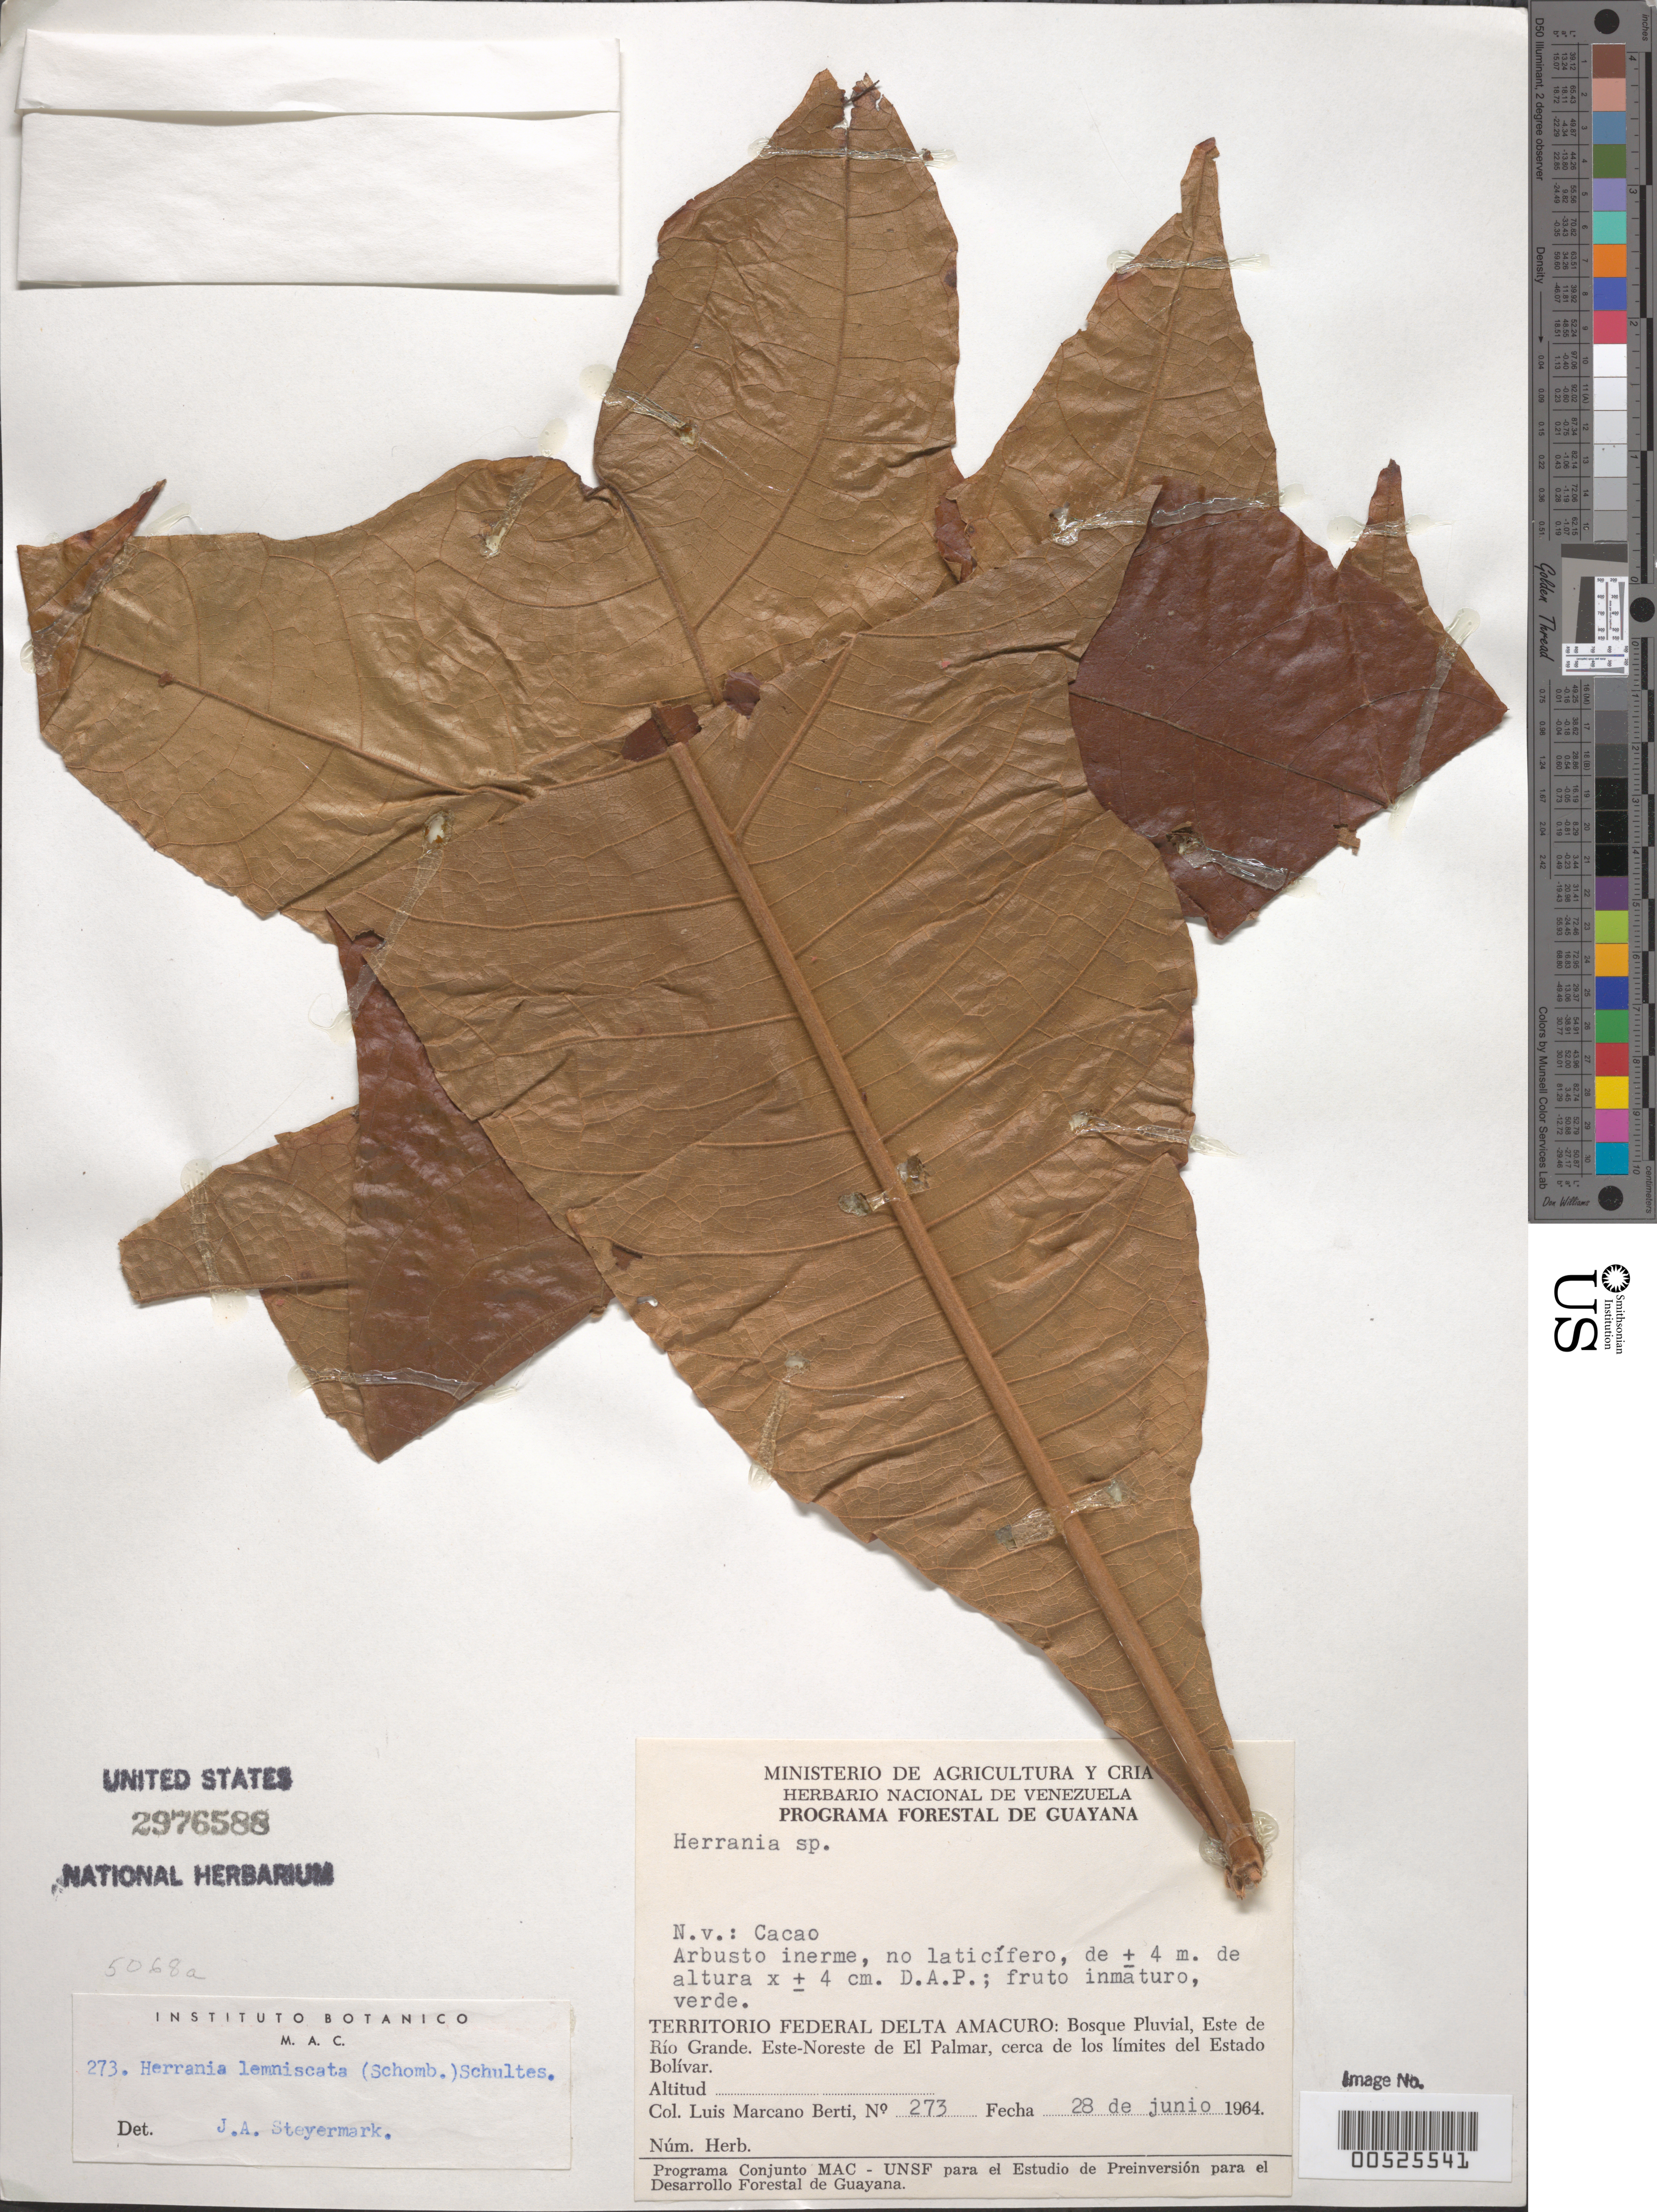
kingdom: Plantae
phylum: Tracheophyta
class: Magnoliopsida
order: Malvales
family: Malvaceae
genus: Theobroma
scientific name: Theobroma lemniscatum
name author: (R.H. Schomb.) Colli-Silva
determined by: Dorr, L. J., (BOT), Smithsonian Institution - National Museum of Natural History (UNITED STATES)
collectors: L. Marcano-Berti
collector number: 273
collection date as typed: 28 Jun 1964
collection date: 1964-06-28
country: Venezuela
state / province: Delta Amacuro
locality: E de Río Grande. ENE de El Palmar, cerca de los límites del Estado Bolívar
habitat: Bosque Pluvial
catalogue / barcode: US 2976588